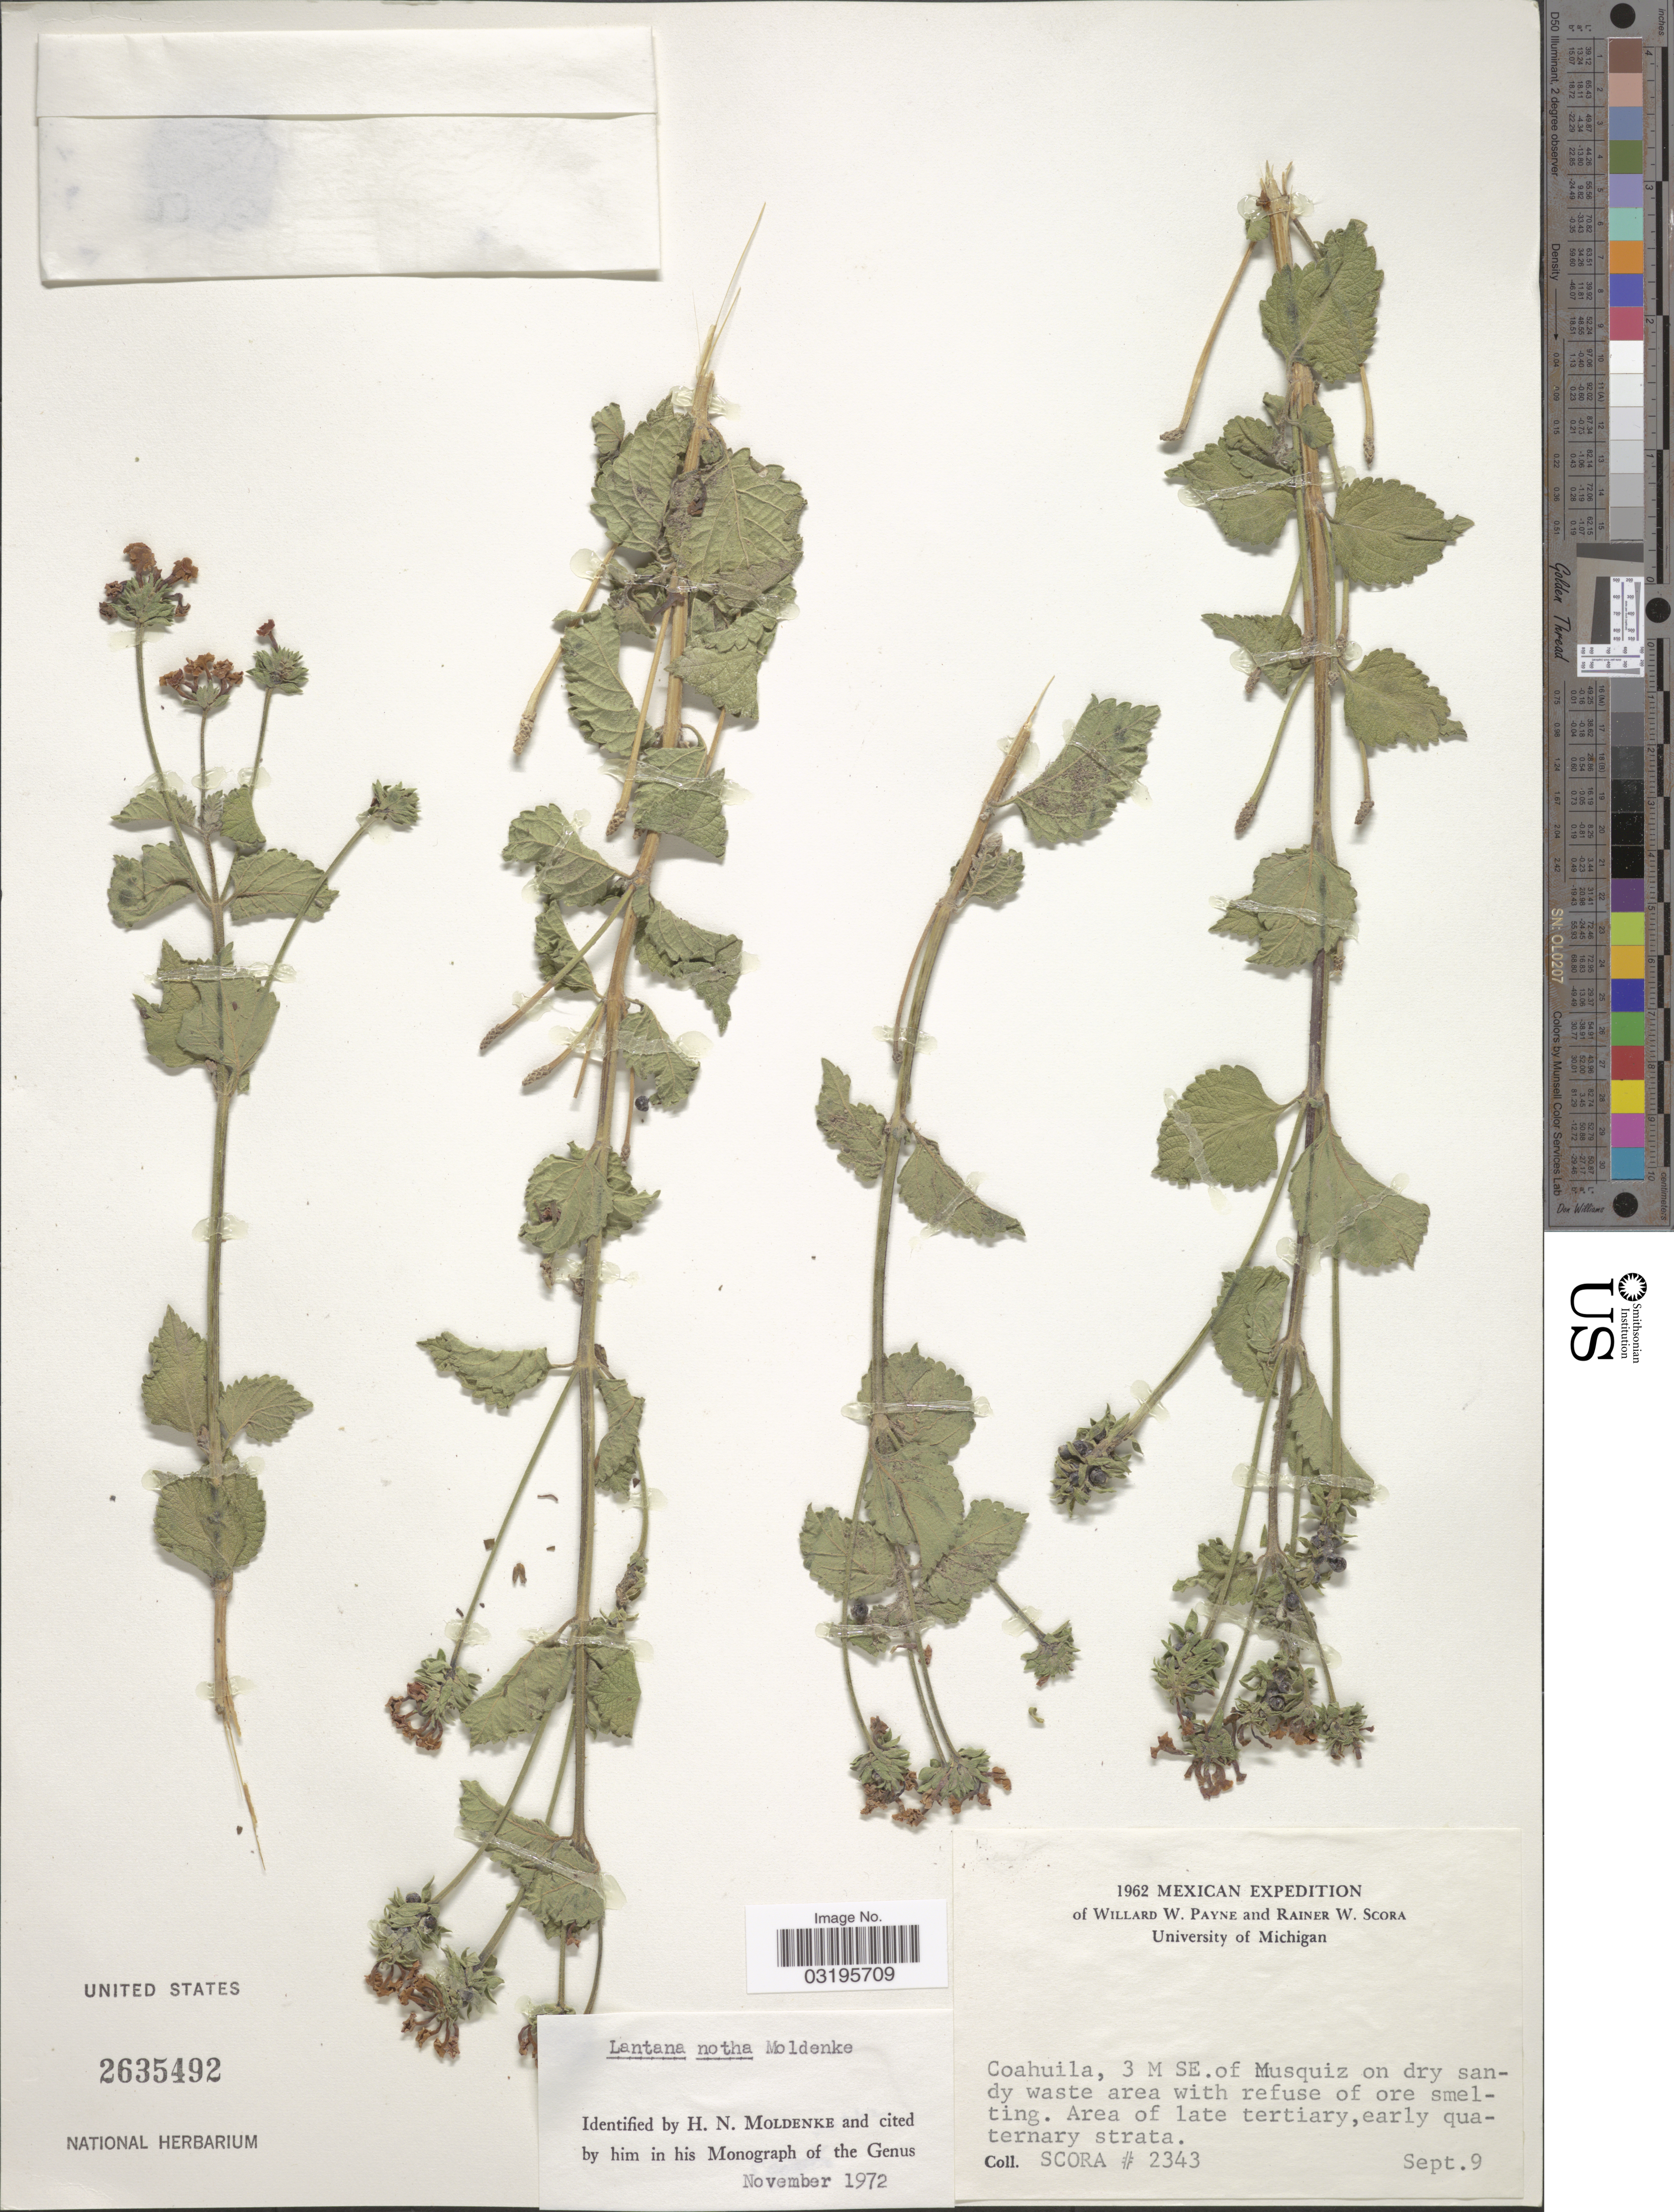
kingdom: Plantae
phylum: Tracheophyta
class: Magnoliopsida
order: Lamiales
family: Verbenaceae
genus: Lantana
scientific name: Lantana notha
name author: Moldenke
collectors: R. Scora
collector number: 2343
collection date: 1962-09-09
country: Mexico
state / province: Coahuila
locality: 3 M SE. of Musquiz.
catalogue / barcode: US 2635492